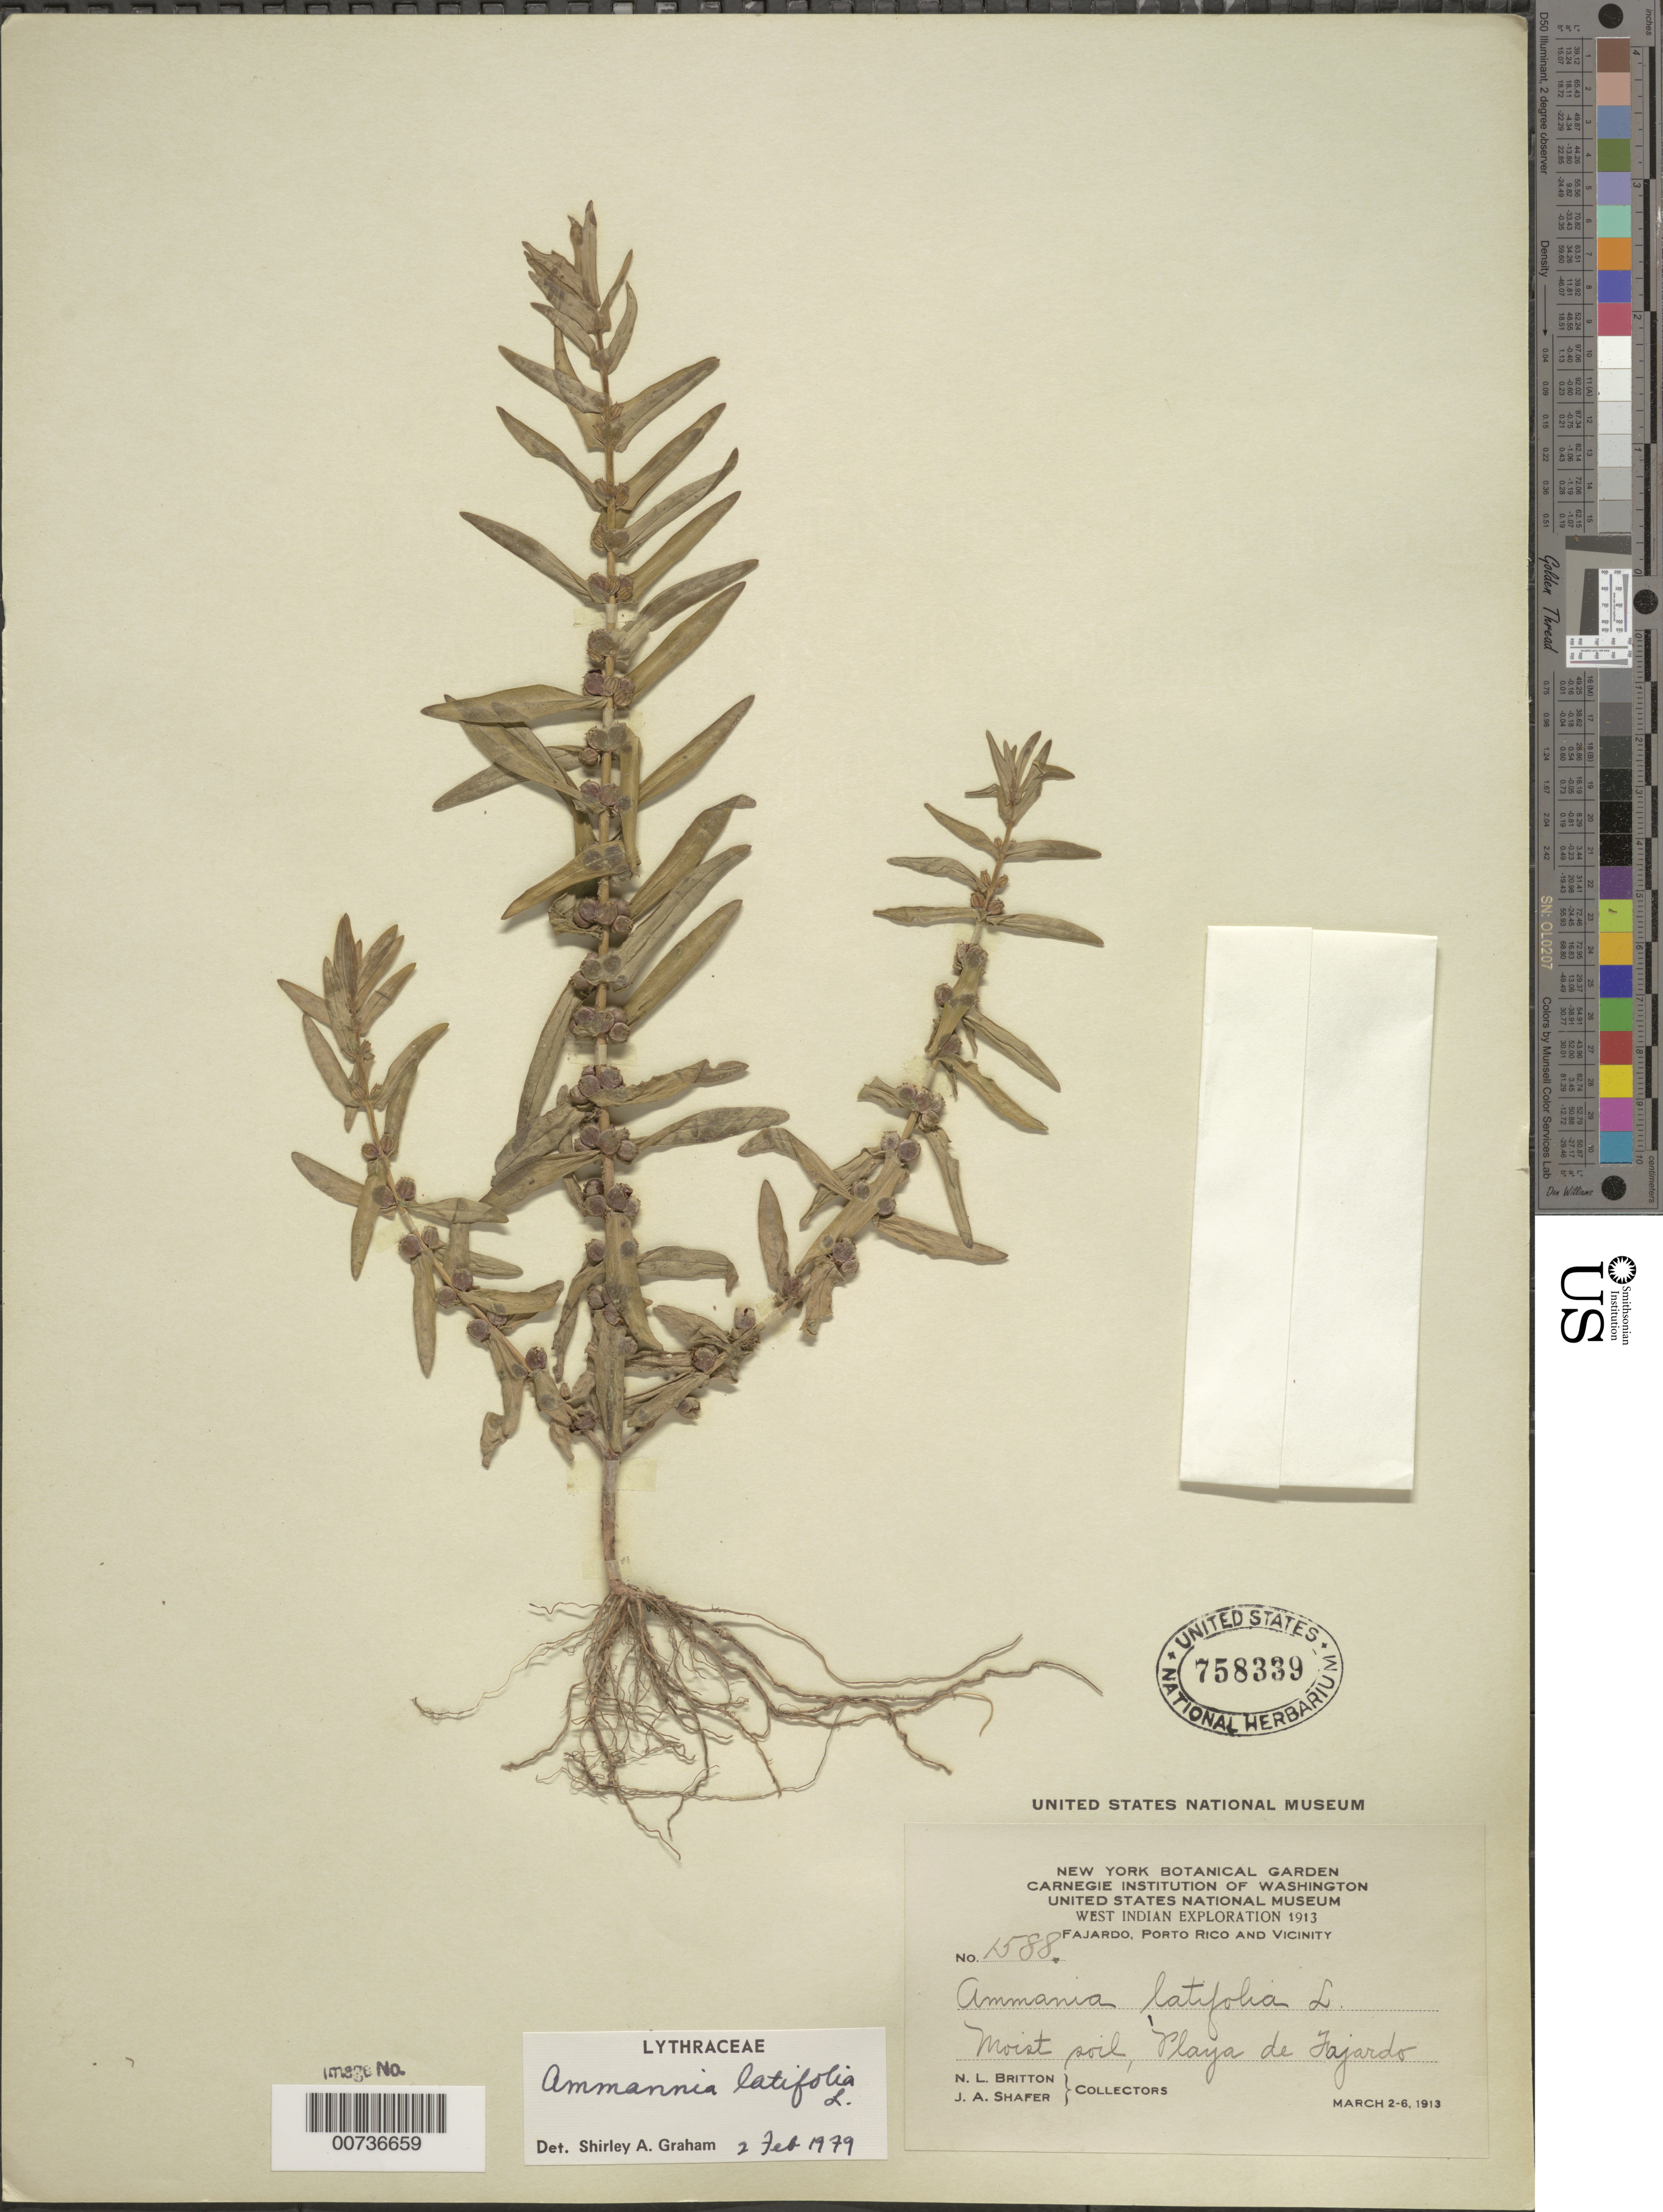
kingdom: Plantae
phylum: Tracheophyta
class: Magnoliopsida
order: Myrtales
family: Lythraceae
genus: Ammannia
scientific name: Ammannia latifolia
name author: L.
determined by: Graham, Shirley Ann Tousch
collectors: N. Britton & J. A. Shafer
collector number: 1588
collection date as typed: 02 Mar 1913 to 06 Mar 1913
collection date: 1913-03-02/1913-03-06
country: Puerto Rico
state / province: Fajardo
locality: Playa de Fajardo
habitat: Moist soil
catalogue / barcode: US 758339